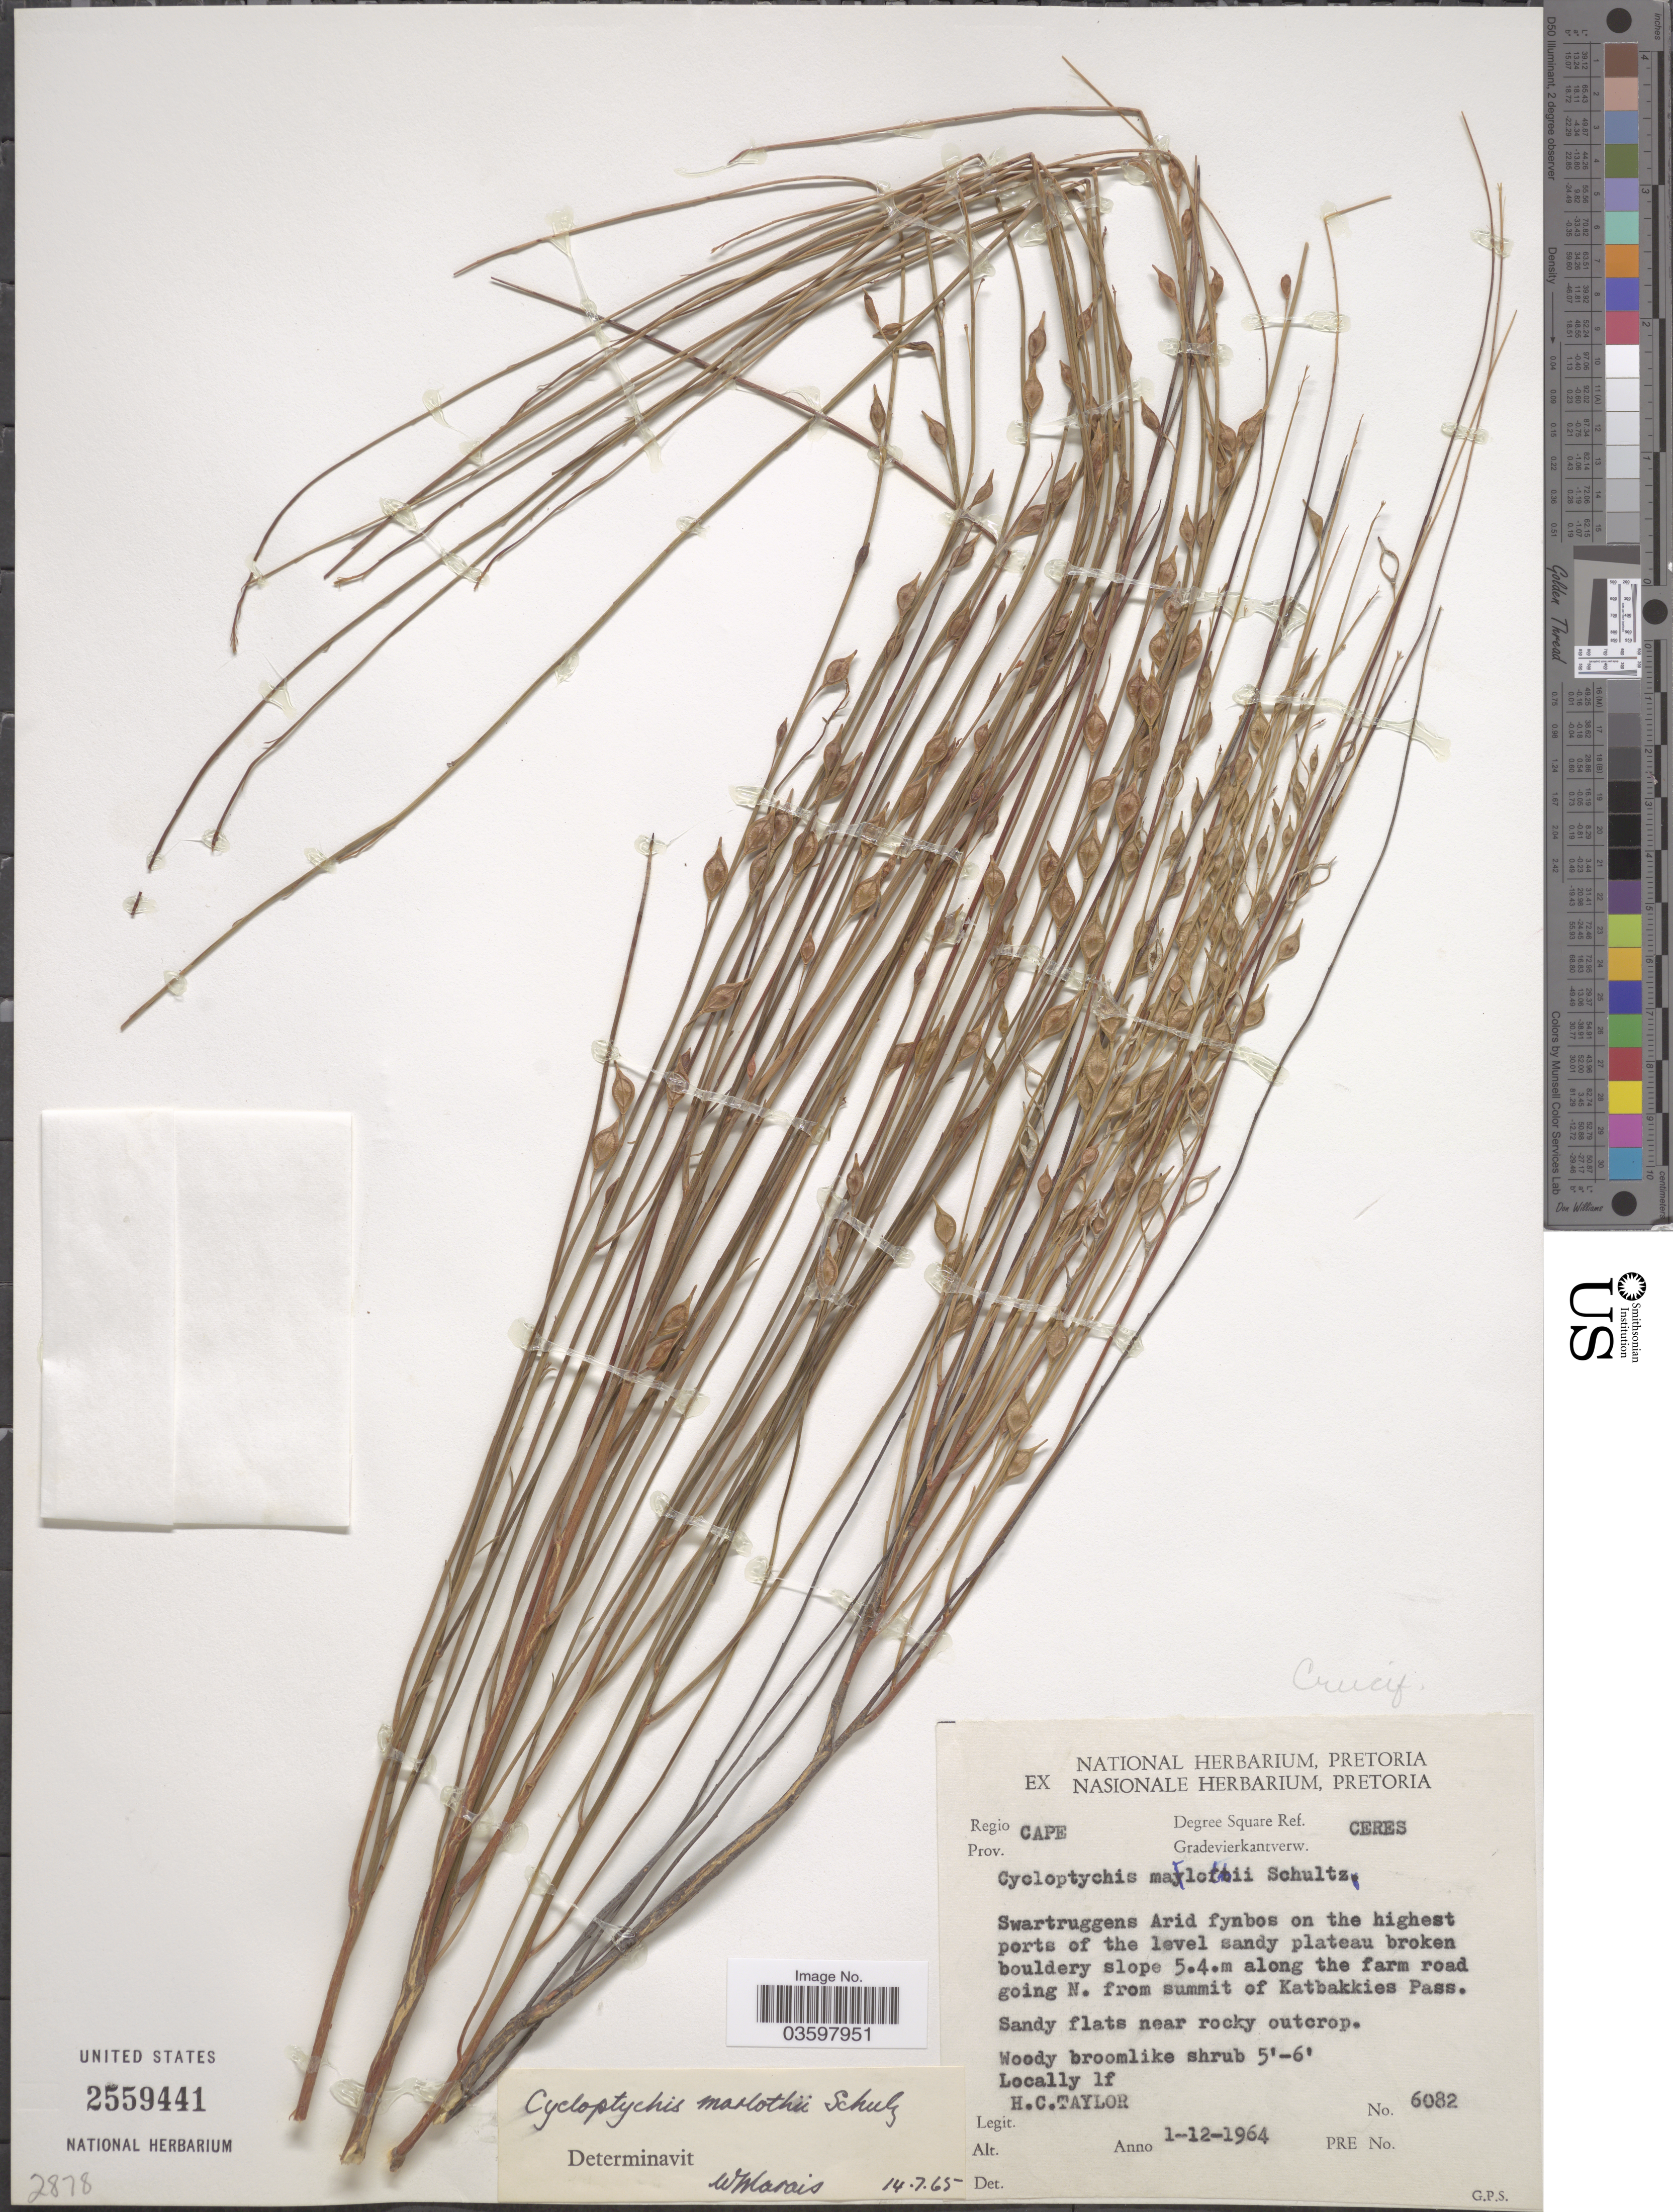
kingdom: Plantae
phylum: Tracheophyta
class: Magnoliopsida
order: Brassicales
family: Brassicaceae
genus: Cycloptychis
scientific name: Cycloptychis marlothii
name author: O.E. Schulz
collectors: H. Taylor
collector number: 6082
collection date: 1964-12-01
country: South Africa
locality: Regio Cape. Degree Square Ref. Ceres. On the highest ports of the level sandy plateau broken bouldery slope 5.4. m along the farm road going N. from summit of Katbakkies Pass.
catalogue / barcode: US 2559441